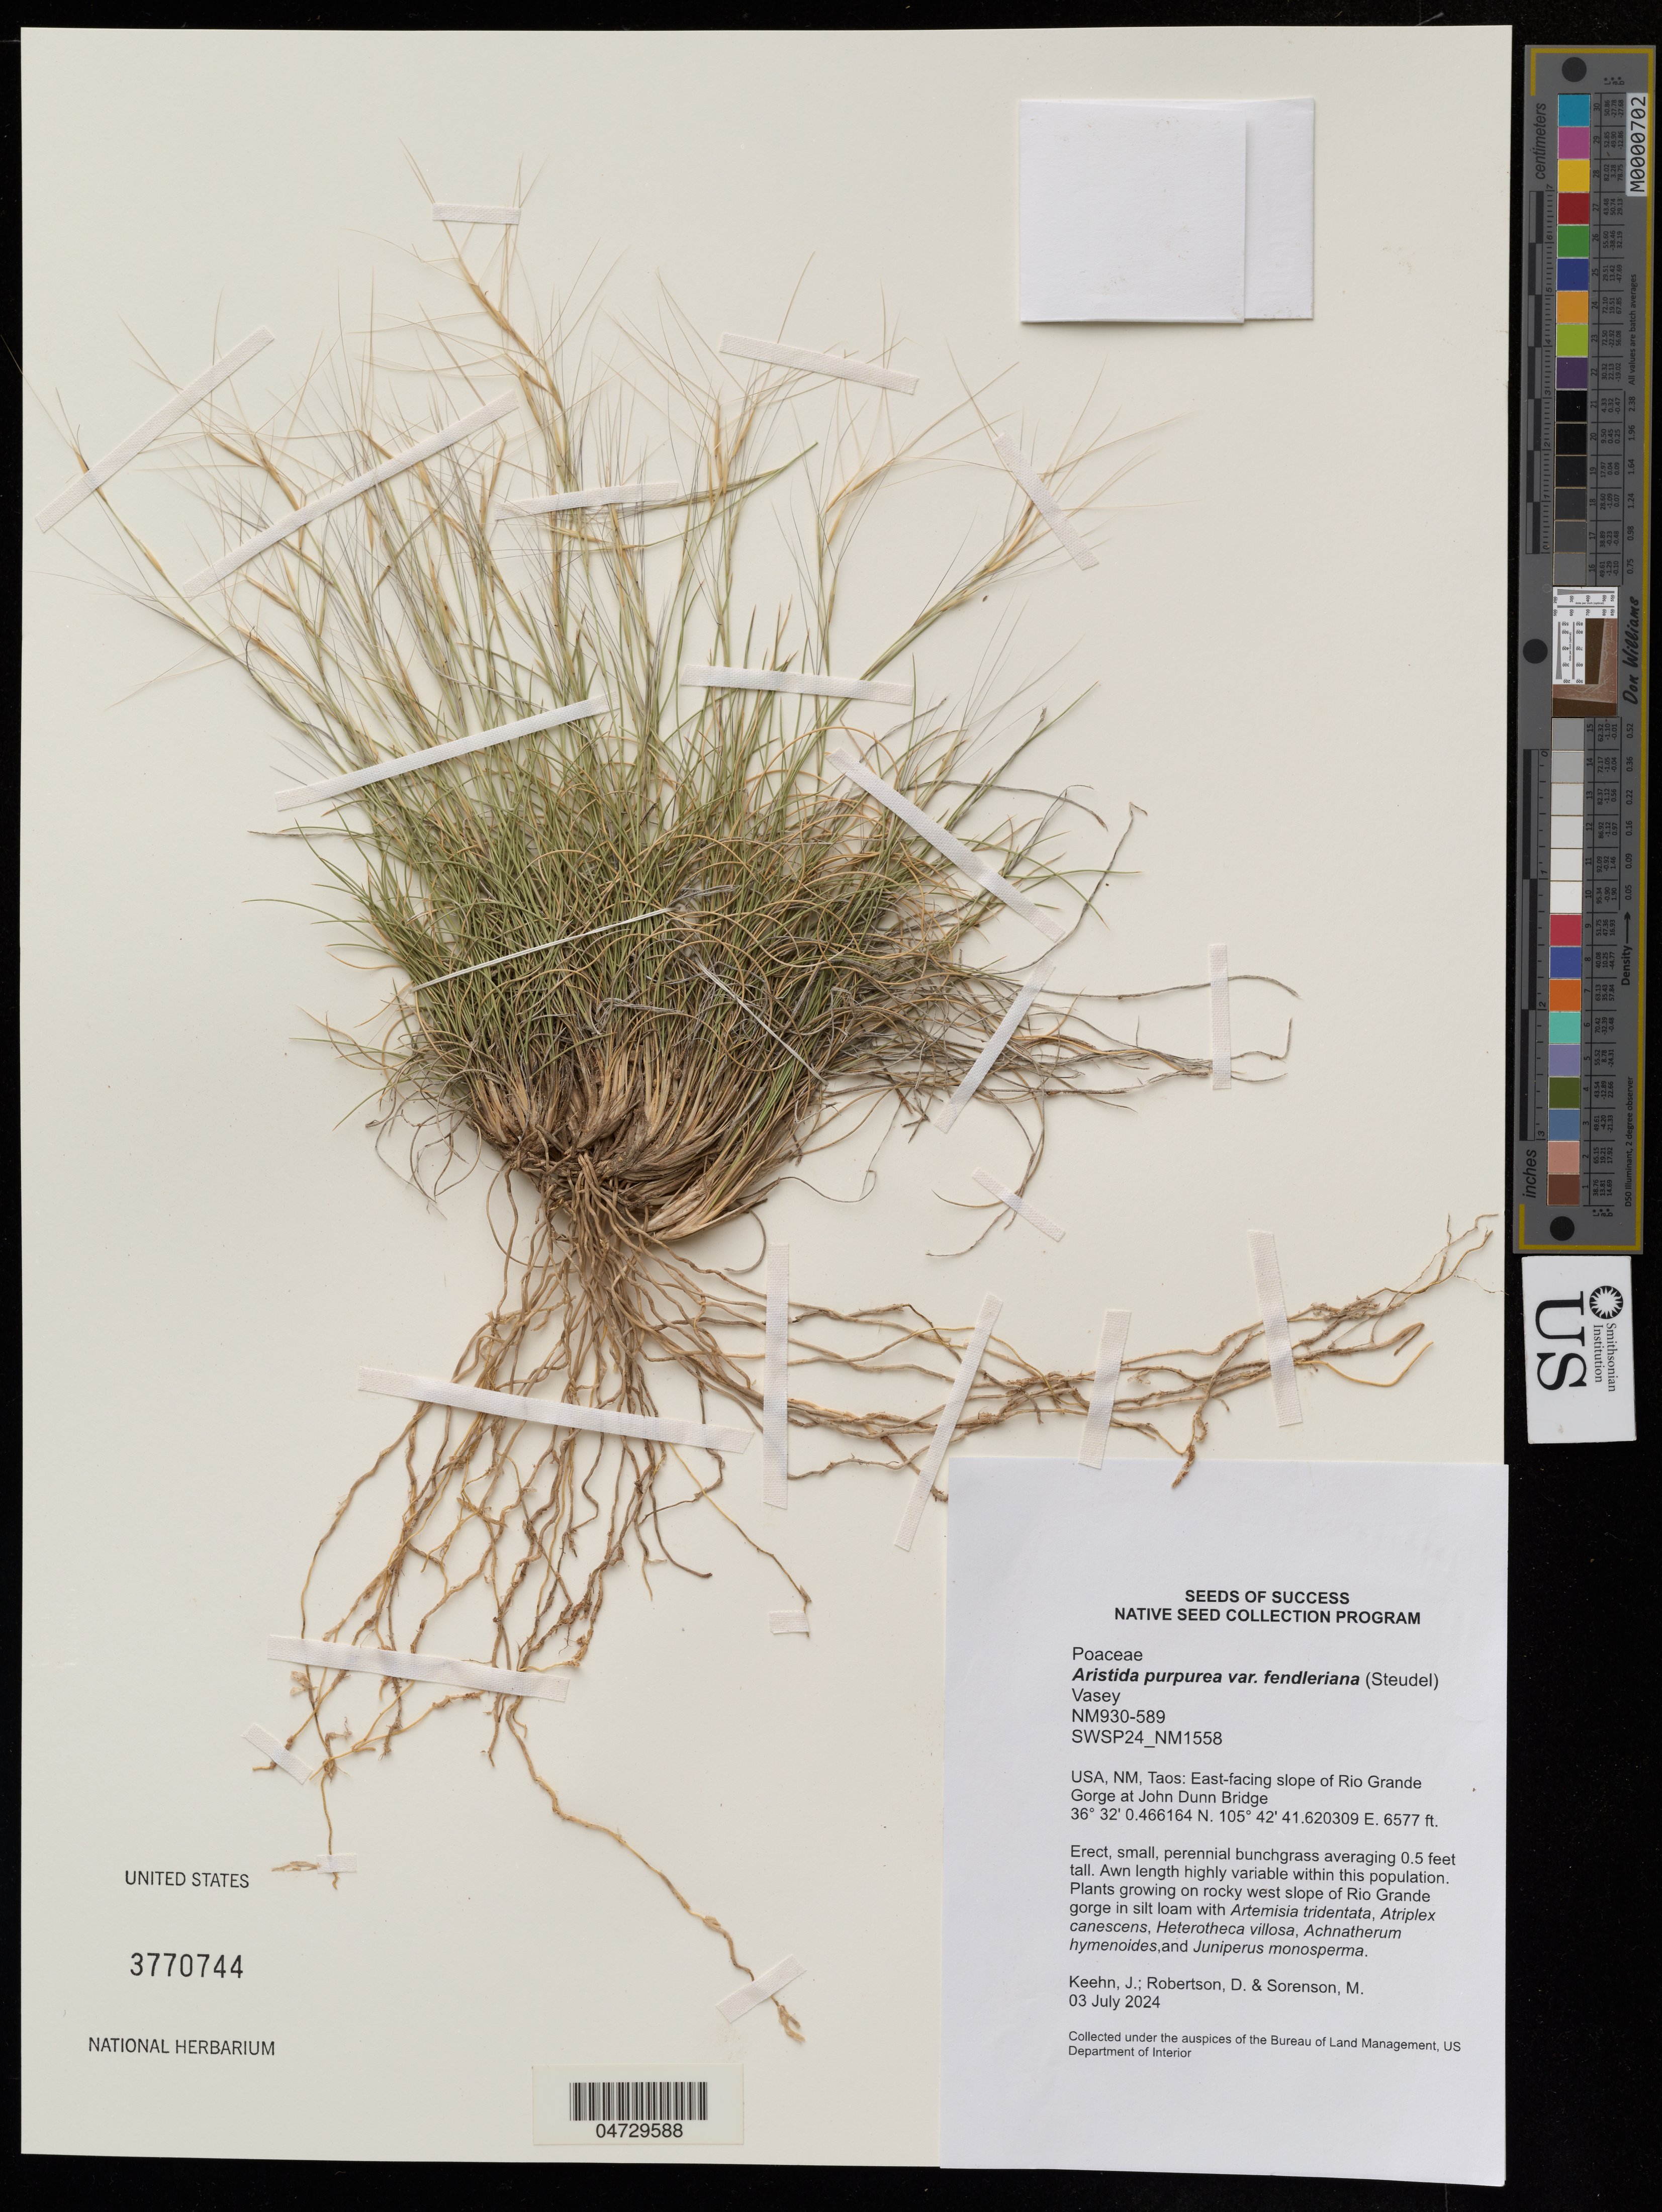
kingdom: Plantae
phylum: Tracheophyta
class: Liliopsida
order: Poales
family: Poaceae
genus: Aristida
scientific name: Aristida purpurea var. fendleriana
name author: (Steud.) Vasey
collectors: J. Keehn, J. Robertson & M. Sorenson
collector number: NM930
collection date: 2024-07-03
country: United States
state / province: New Mexico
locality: USA, NM, Taos: East-facing slope of Rio Grande Gorge at John Dunn Bridge.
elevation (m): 2005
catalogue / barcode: US 3770744